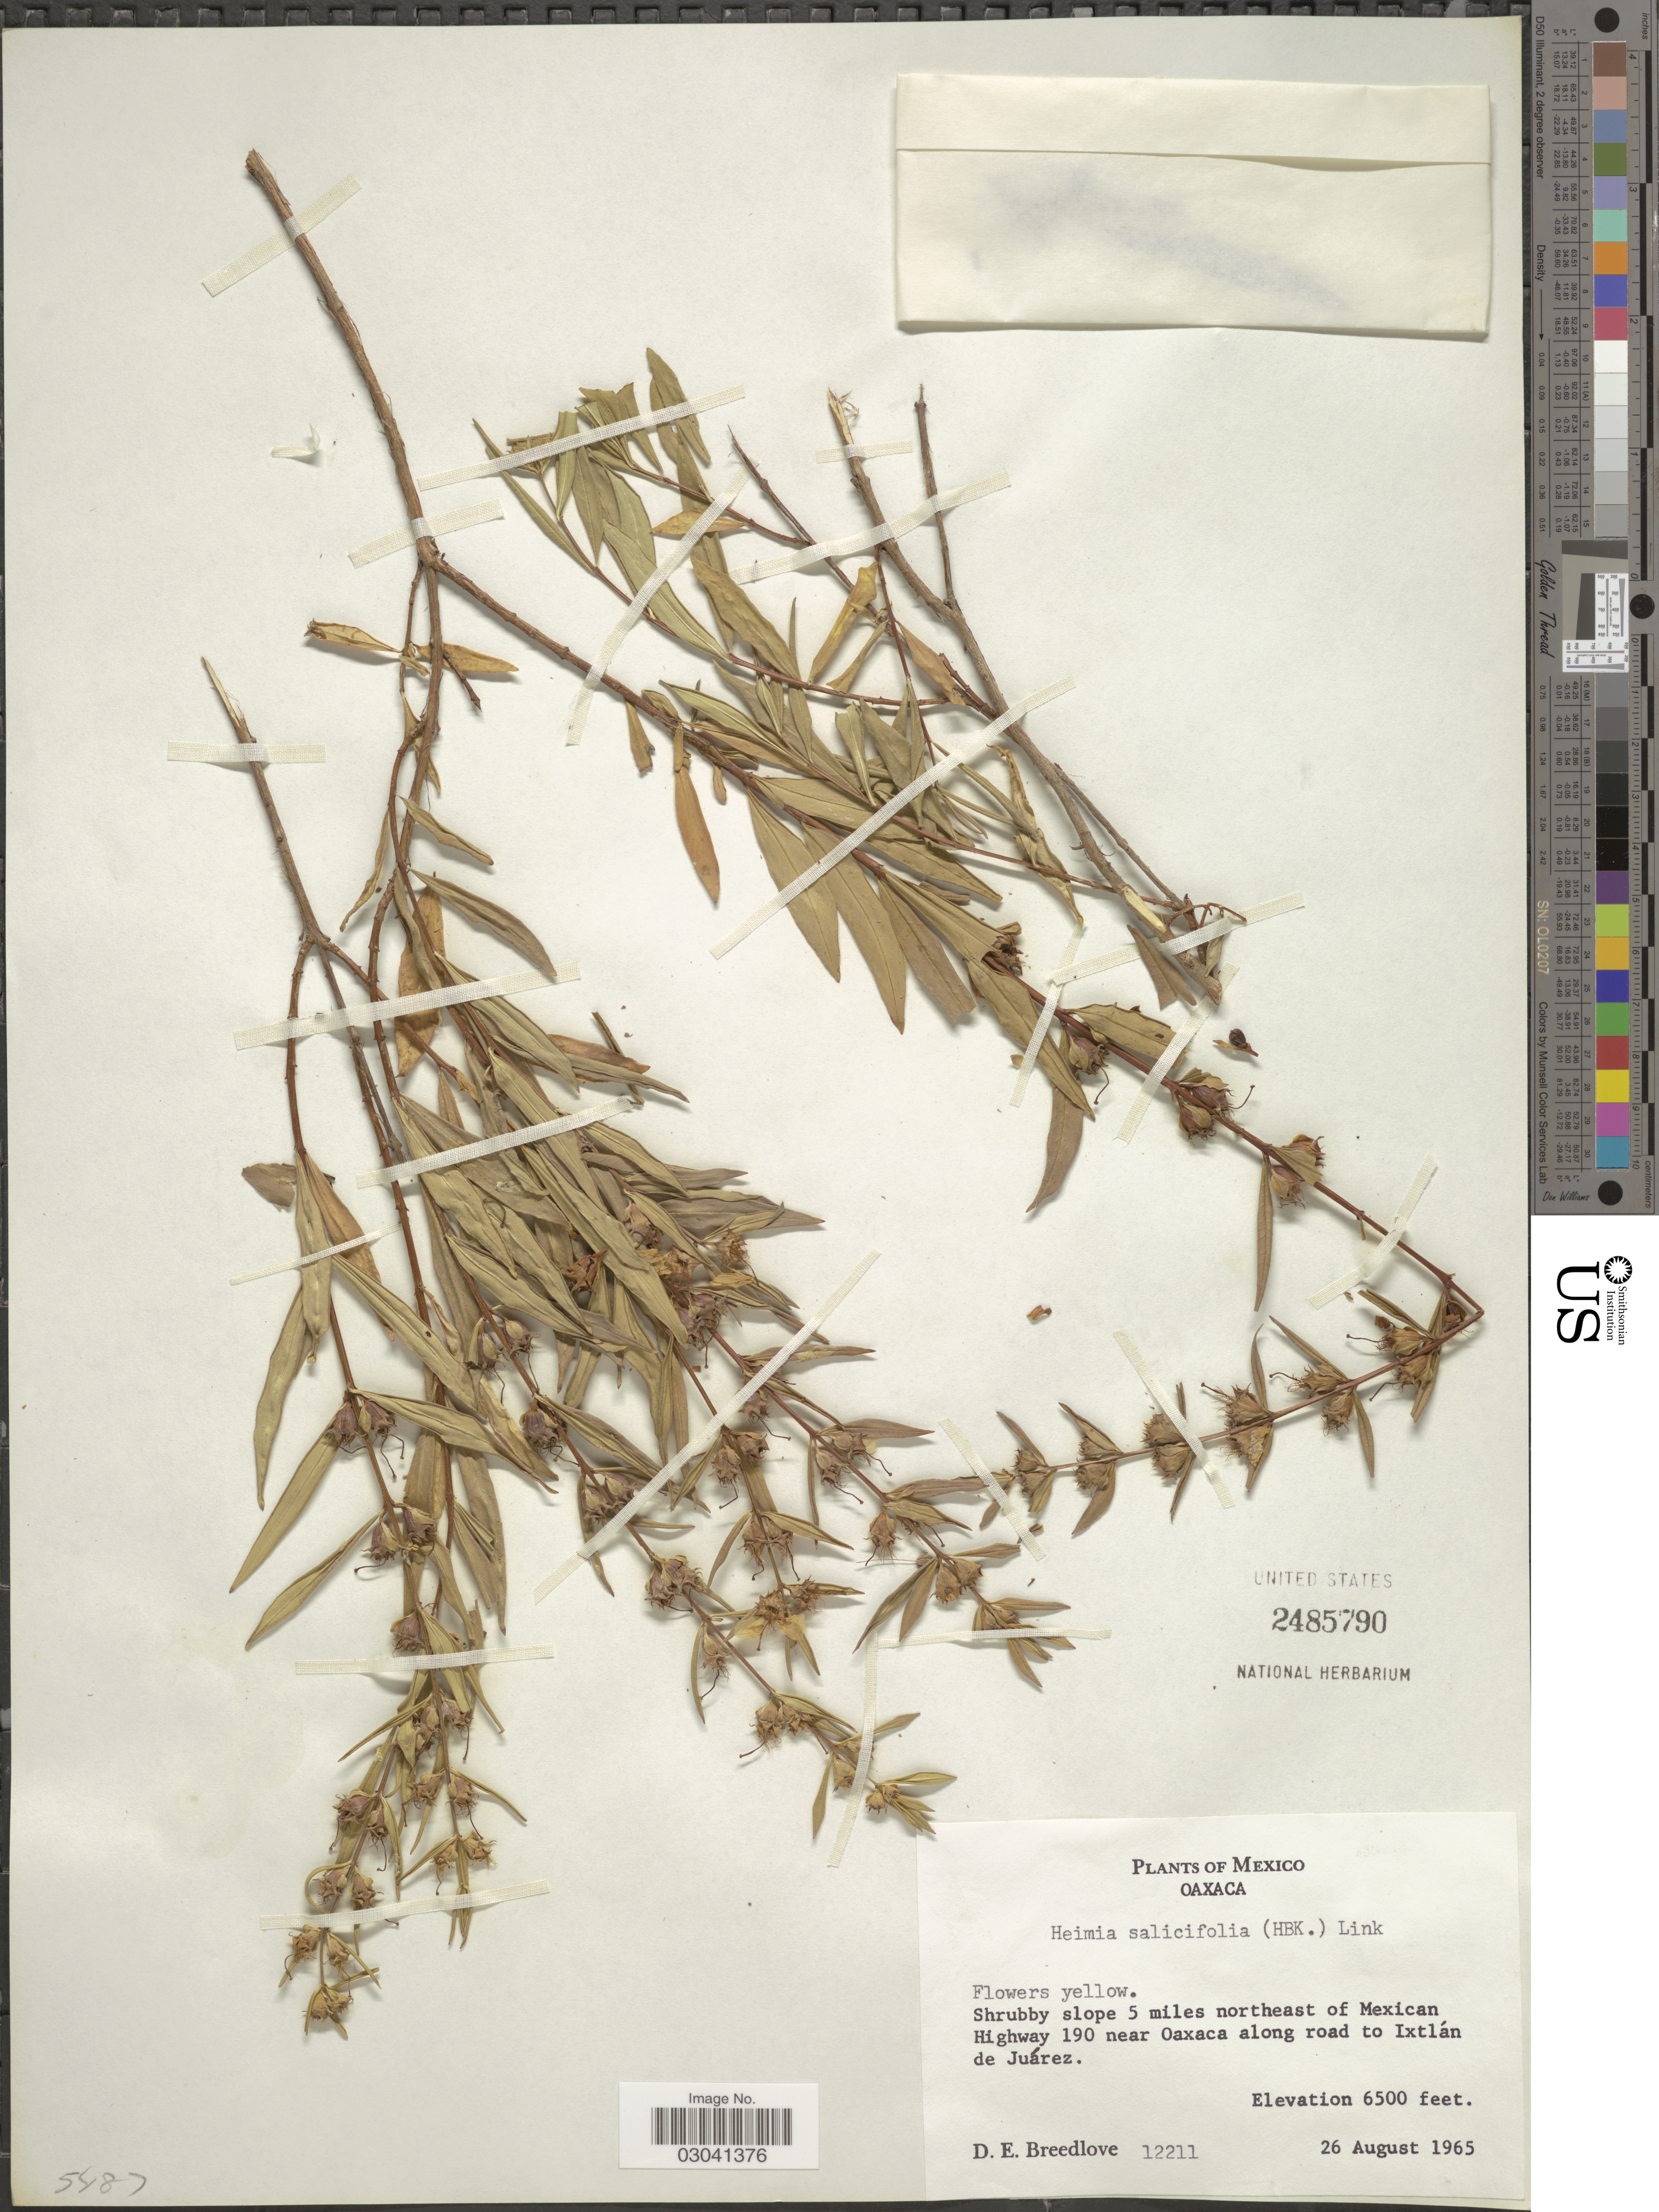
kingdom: Plantae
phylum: Tracheophyta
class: Magnoliopsida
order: Myrtales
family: Lythraceae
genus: Heimia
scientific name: Heimia salicifolia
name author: Link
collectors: D. E. Breedlove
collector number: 12211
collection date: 1965-08-26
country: Mexico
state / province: Oaxaca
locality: Shrubby slope 5 miles northeast of Mexican Highway 190 near Oaxaca along road to Ixtlán de Juárez.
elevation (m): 1981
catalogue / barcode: US 2485790